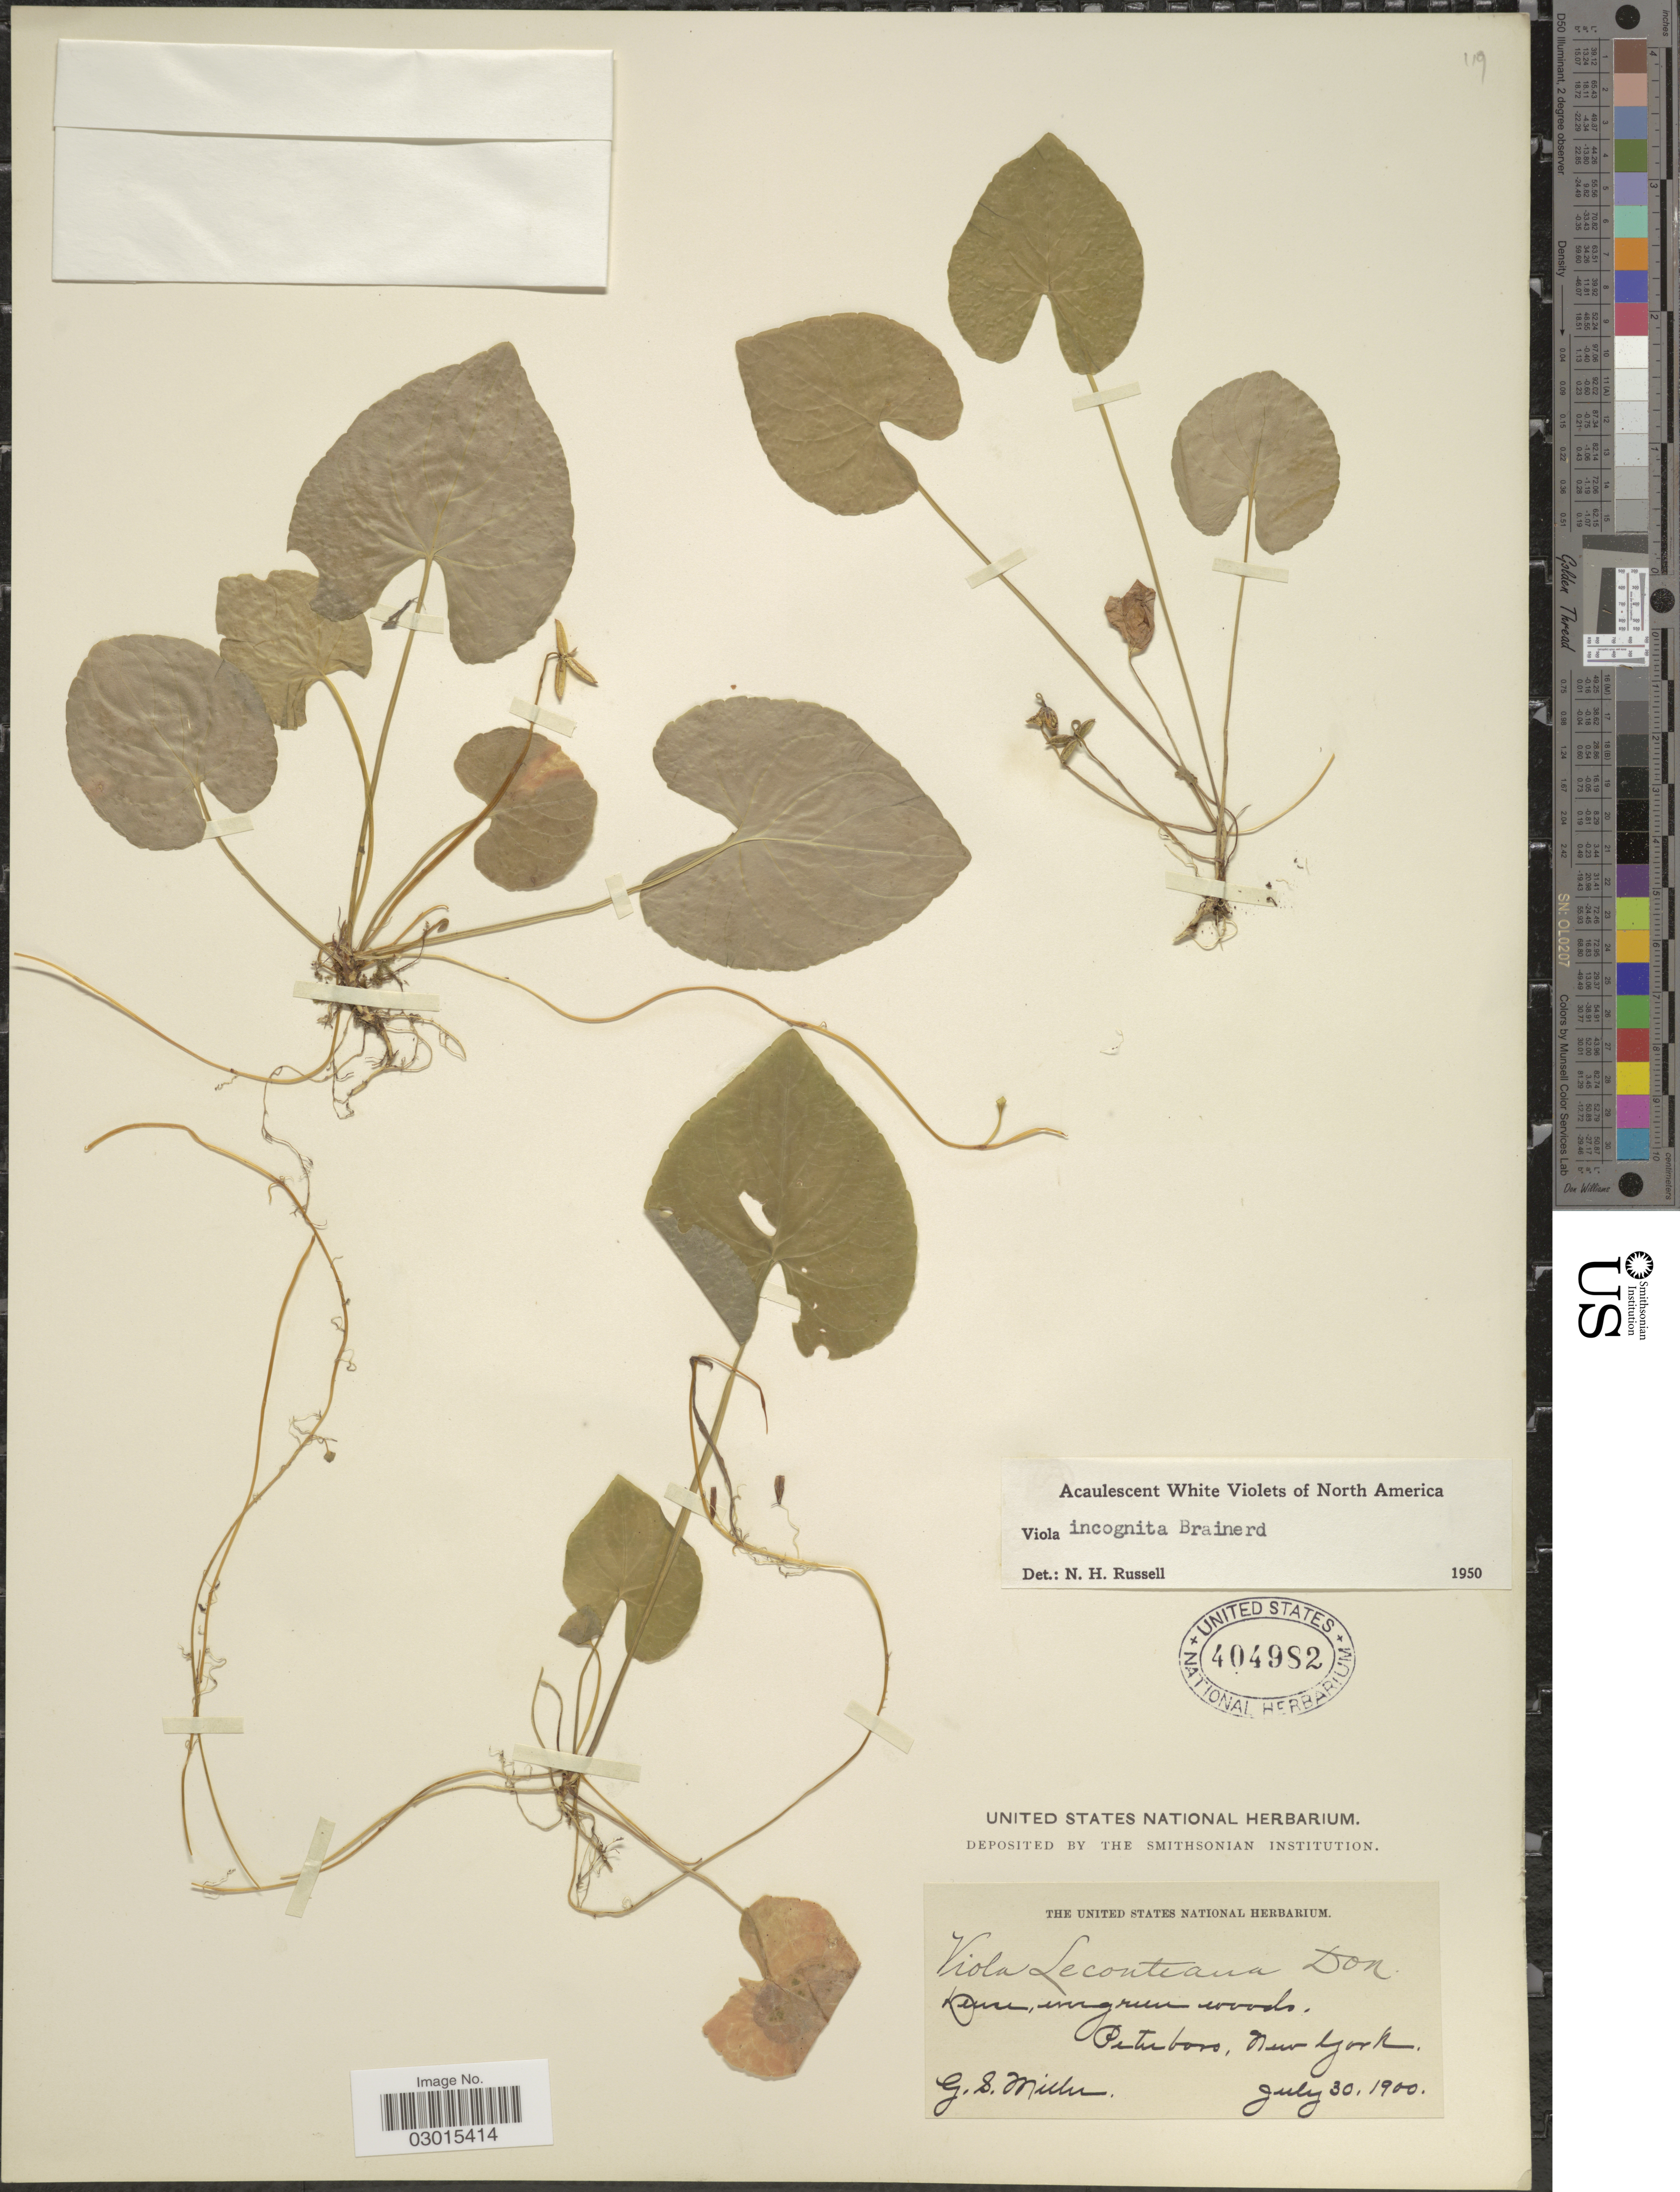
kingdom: Plantae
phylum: Tracheophyta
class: Magnoliopsida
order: Malpighiales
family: Violaceae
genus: Viola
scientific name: Viola incognita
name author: Brainerd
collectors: G. S. Miller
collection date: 1900-07-30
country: United States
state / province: New York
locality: Peterboro.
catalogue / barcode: US 404982